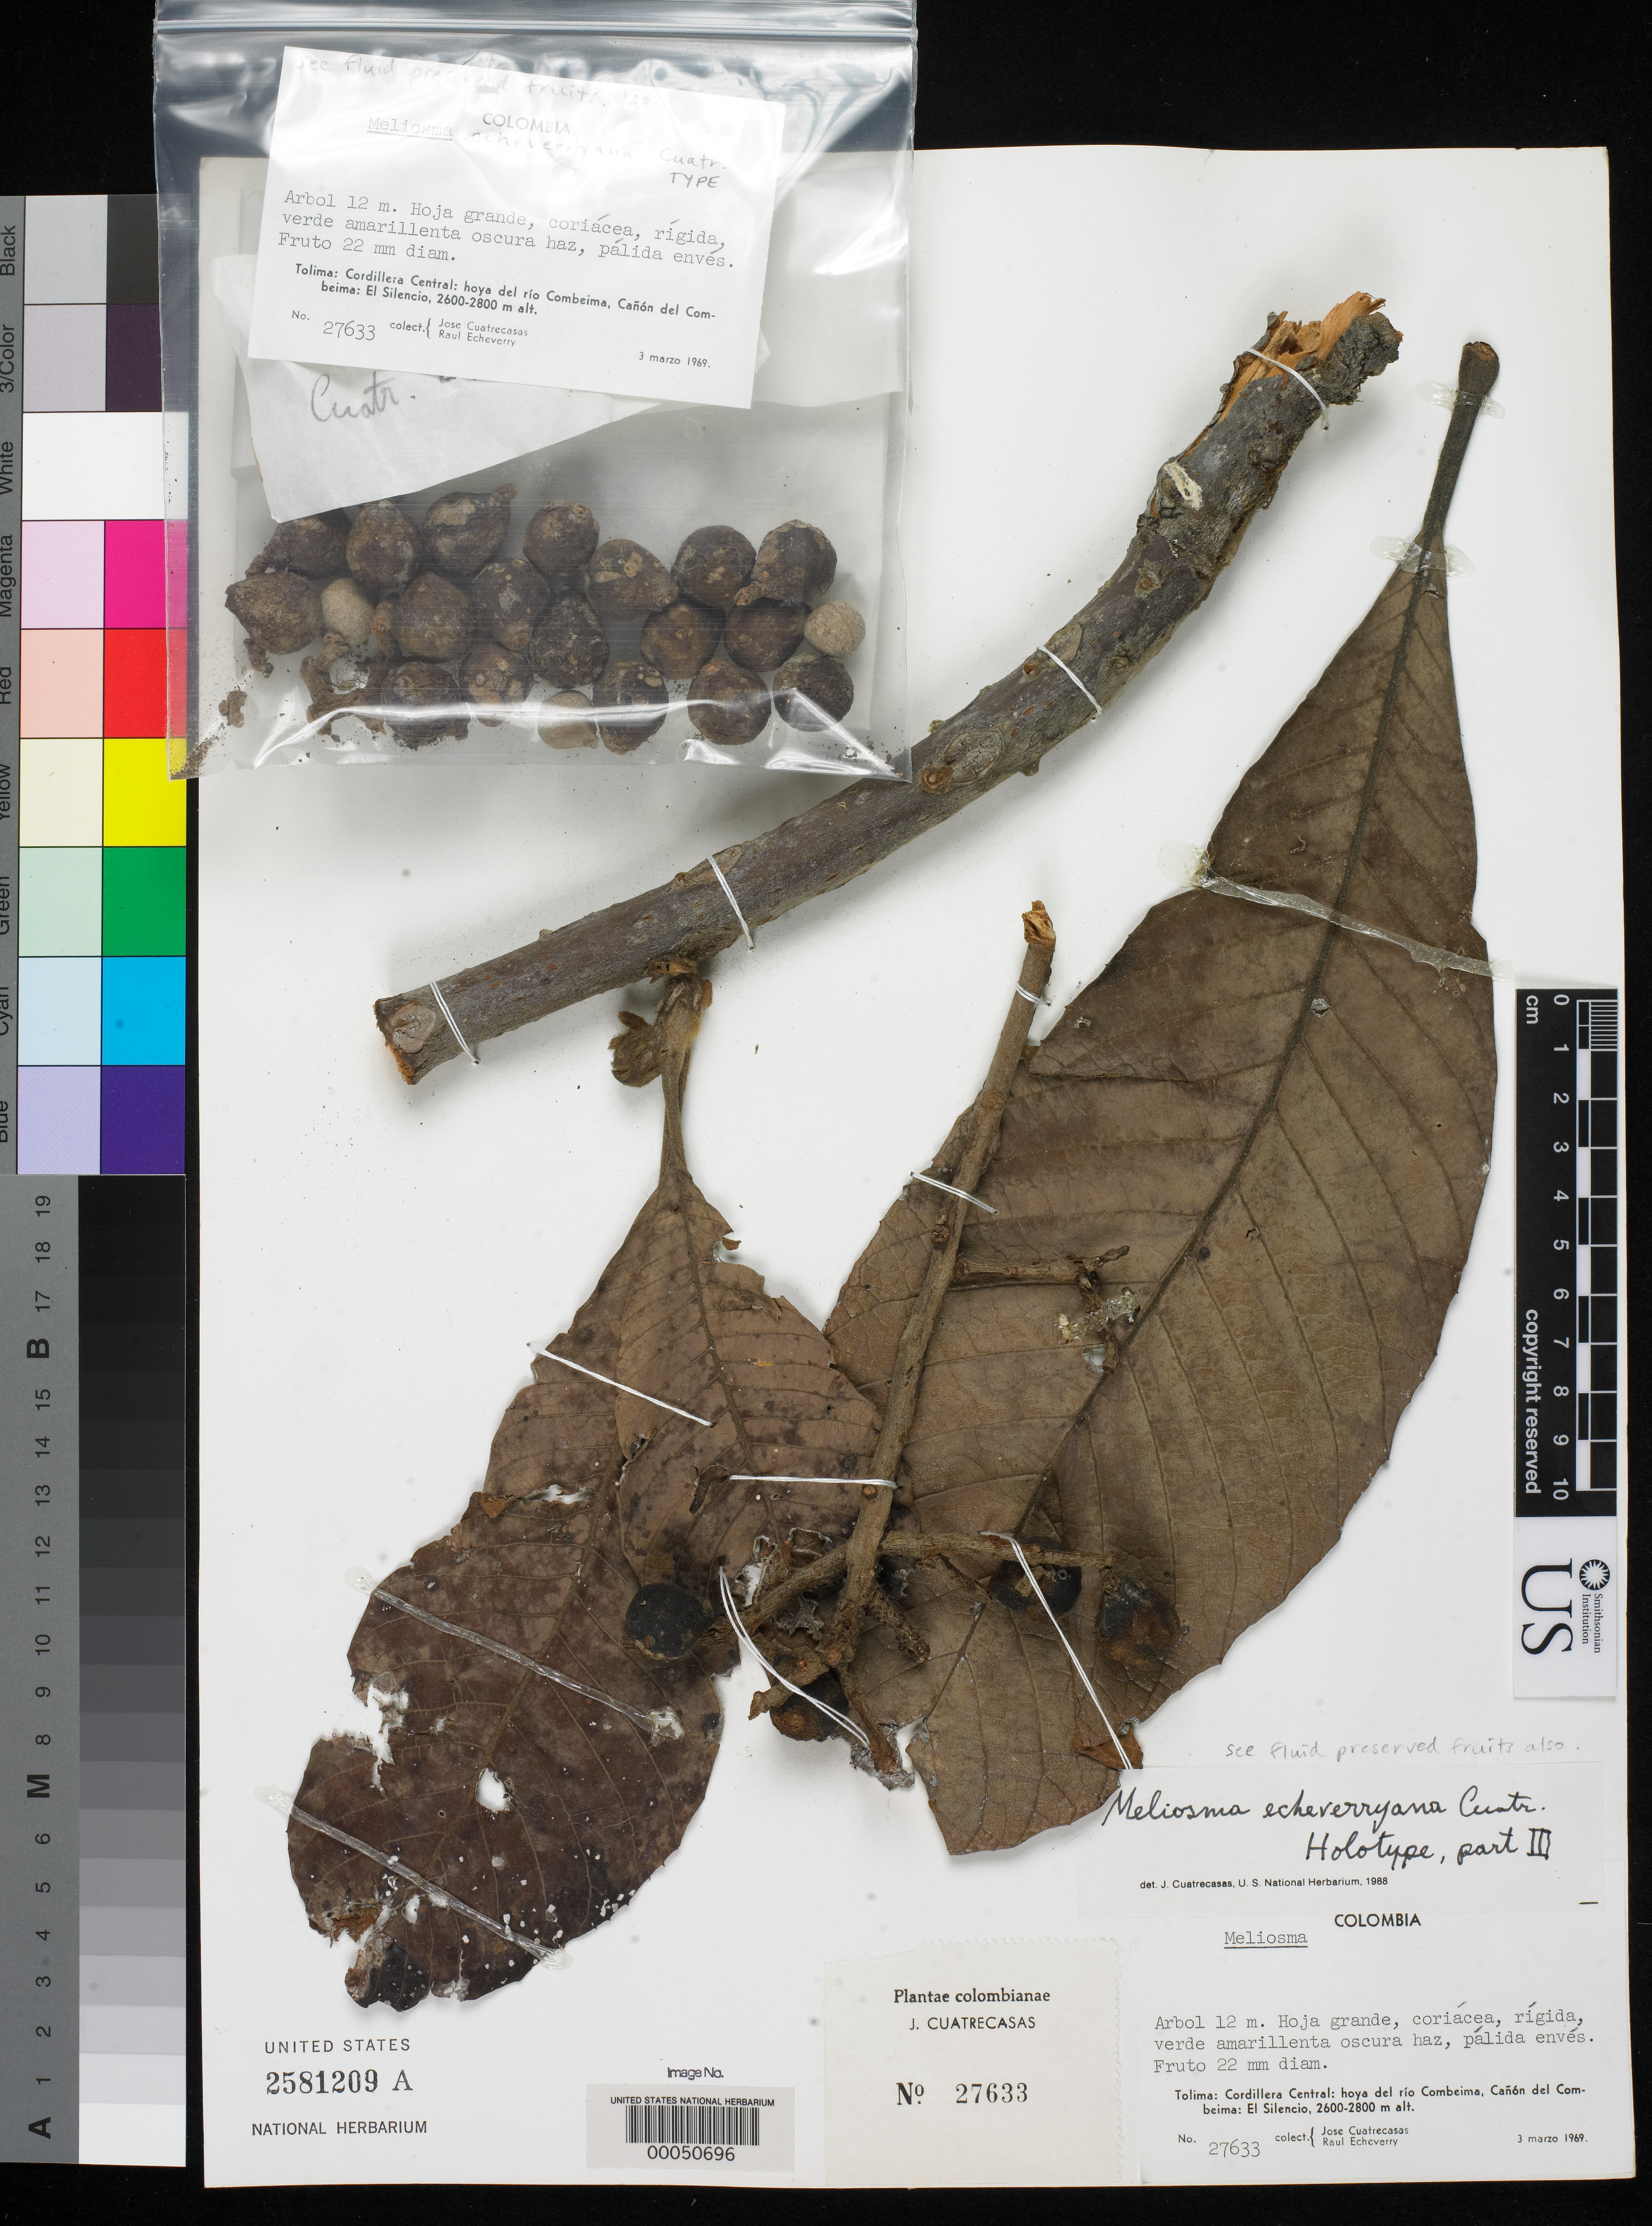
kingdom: Plantae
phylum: Tracheophyta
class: Magnoliopsida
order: Proteales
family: Sabiaceae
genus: Meliosma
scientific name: Meliosma echeverryana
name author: Cuatrec.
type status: Holotype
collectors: J. Cuatrecasas & R. Echeverry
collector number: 27633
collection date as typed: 03 Mar 1969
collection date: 1969-03-03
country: Colombia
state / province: Tolima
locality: Cordillera Central, Valley of Rio Combeima, Cañon del Combeima, El Silencio.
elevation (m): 2600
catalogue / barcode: US 2581209A